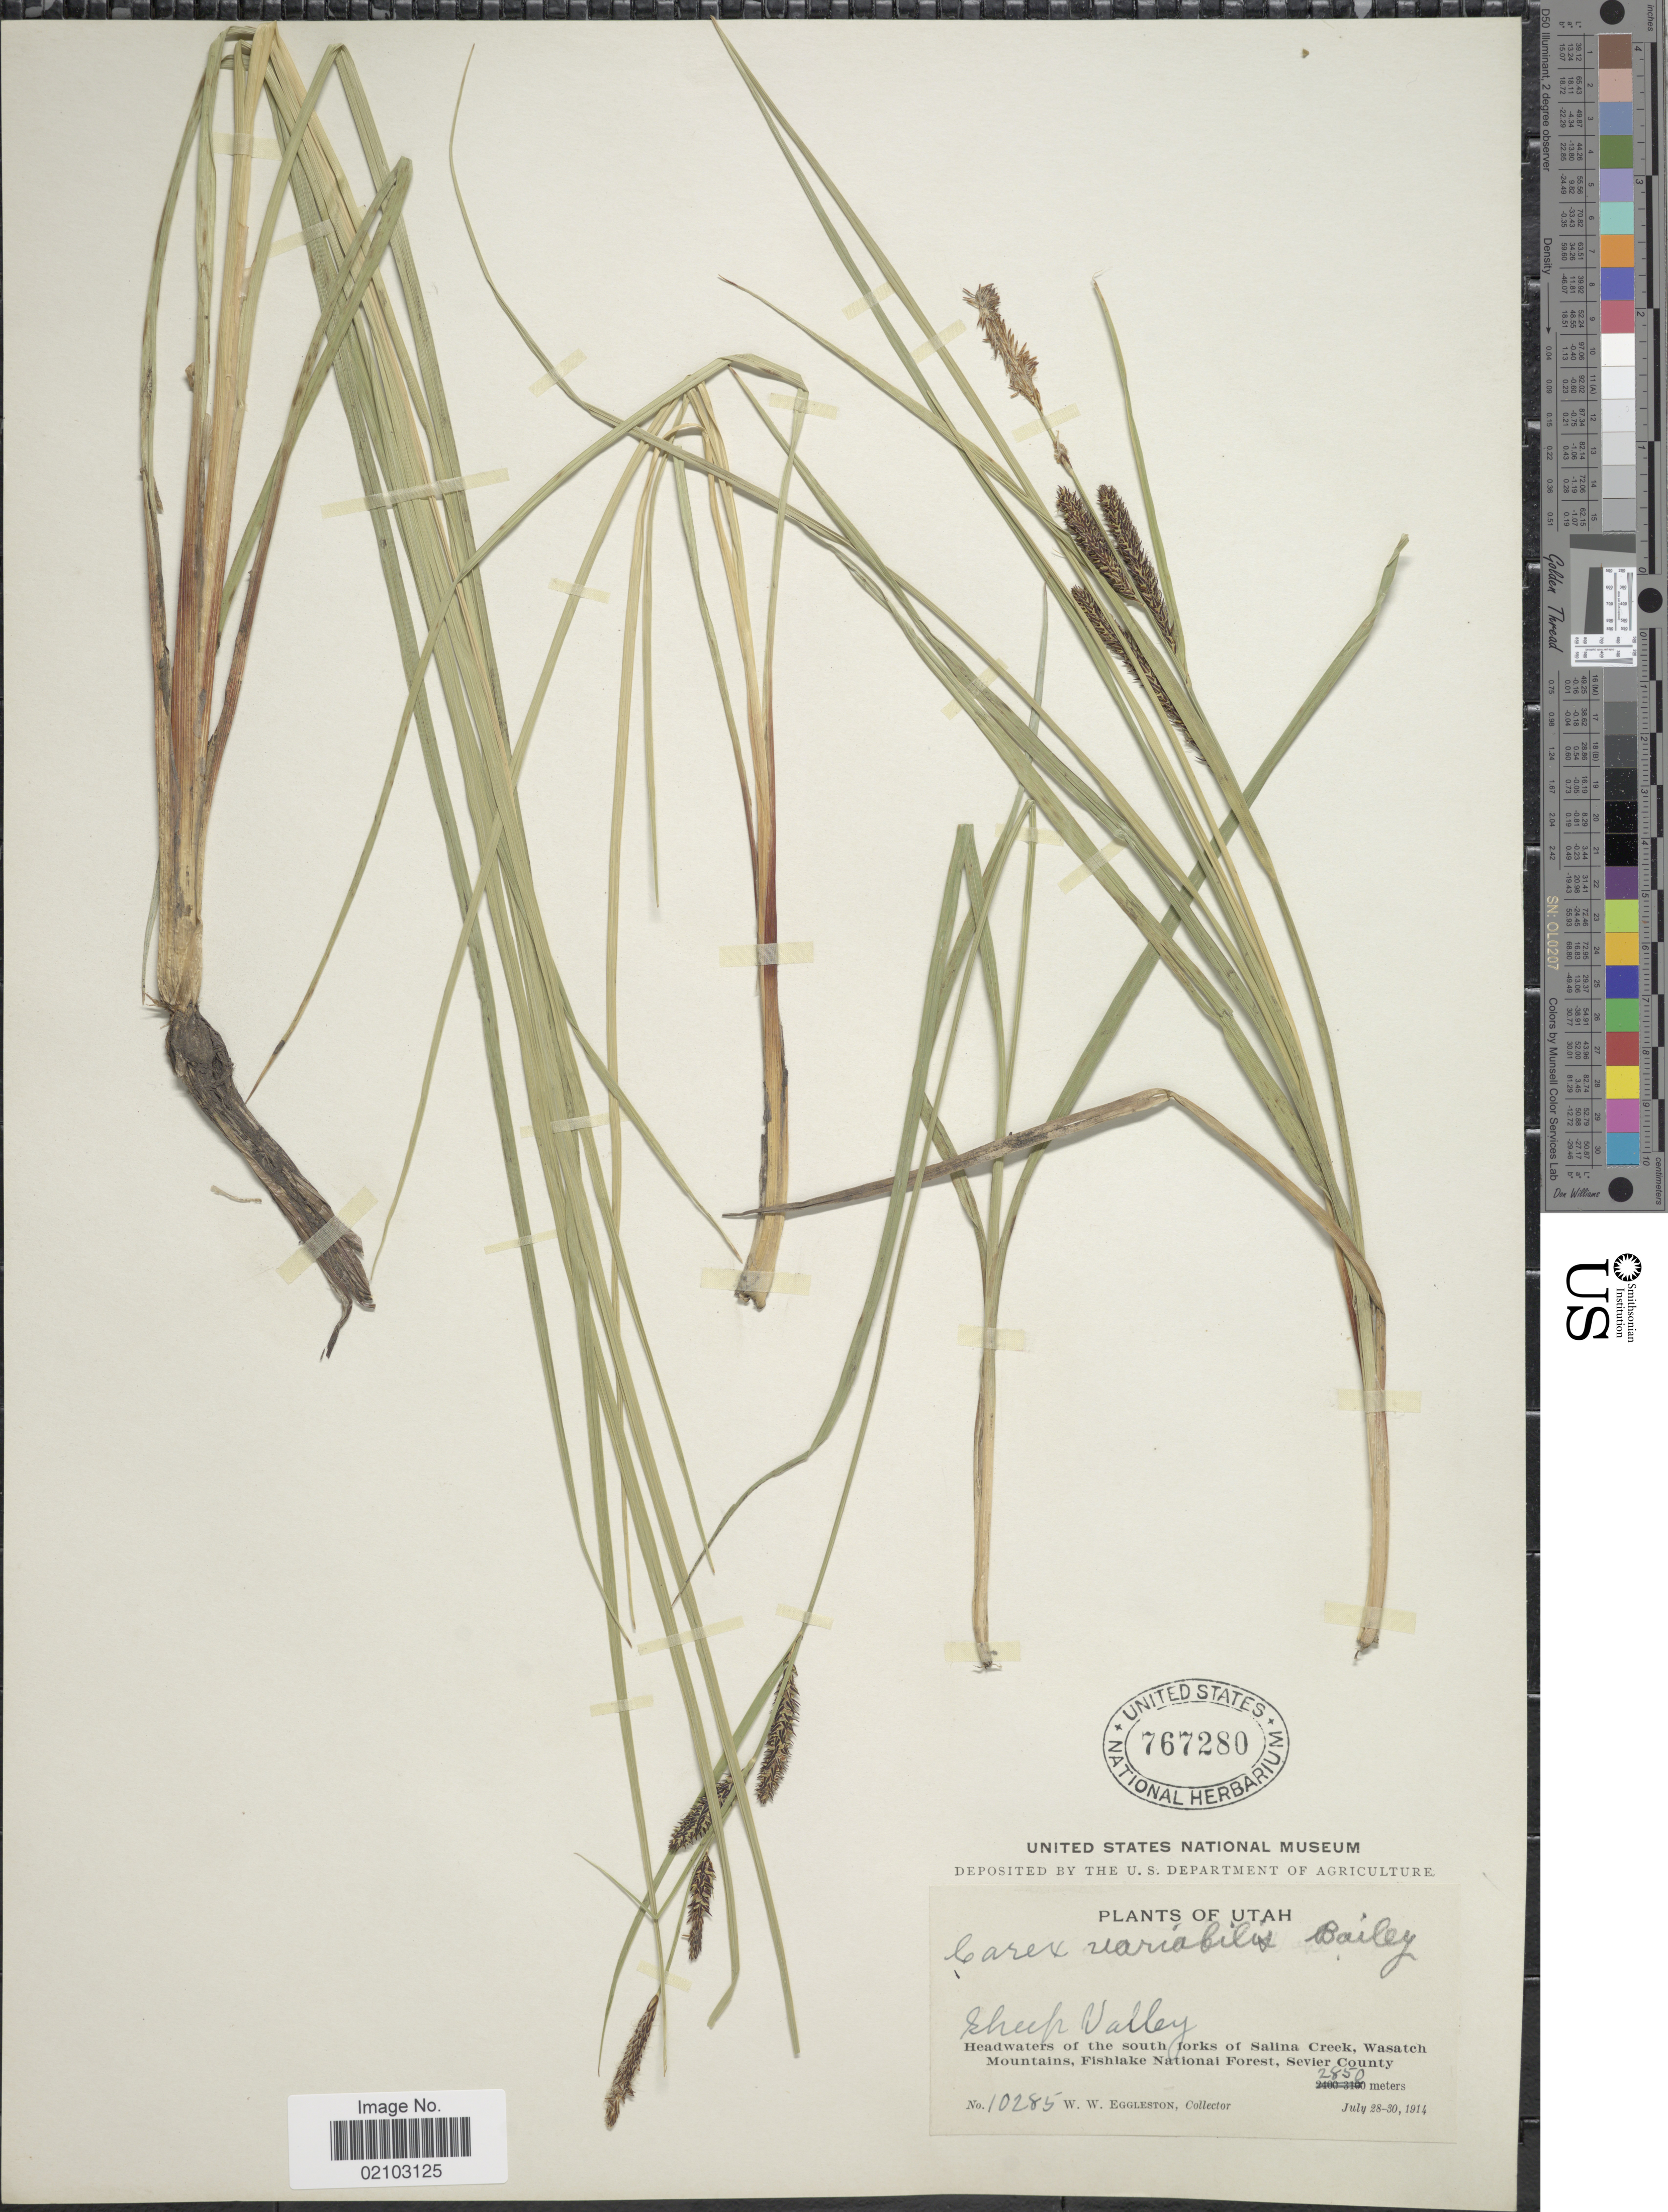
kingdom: Plantae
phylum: Tracheophyta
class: Liliopsida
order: Poales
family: Cyperaceae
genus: Carex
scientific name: Carex aquatilis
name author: Wahlenb.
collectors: W. W. Eggleston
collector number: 10285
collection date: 1914-07-28/1914-07-30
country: United States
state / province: Utah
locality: Sheep Valley, Headwaters of the south forks of Salina Creek, Wasatch Mountains, Fish Lake National Forest, Sevier County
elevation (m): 2850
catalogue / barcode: US 767280